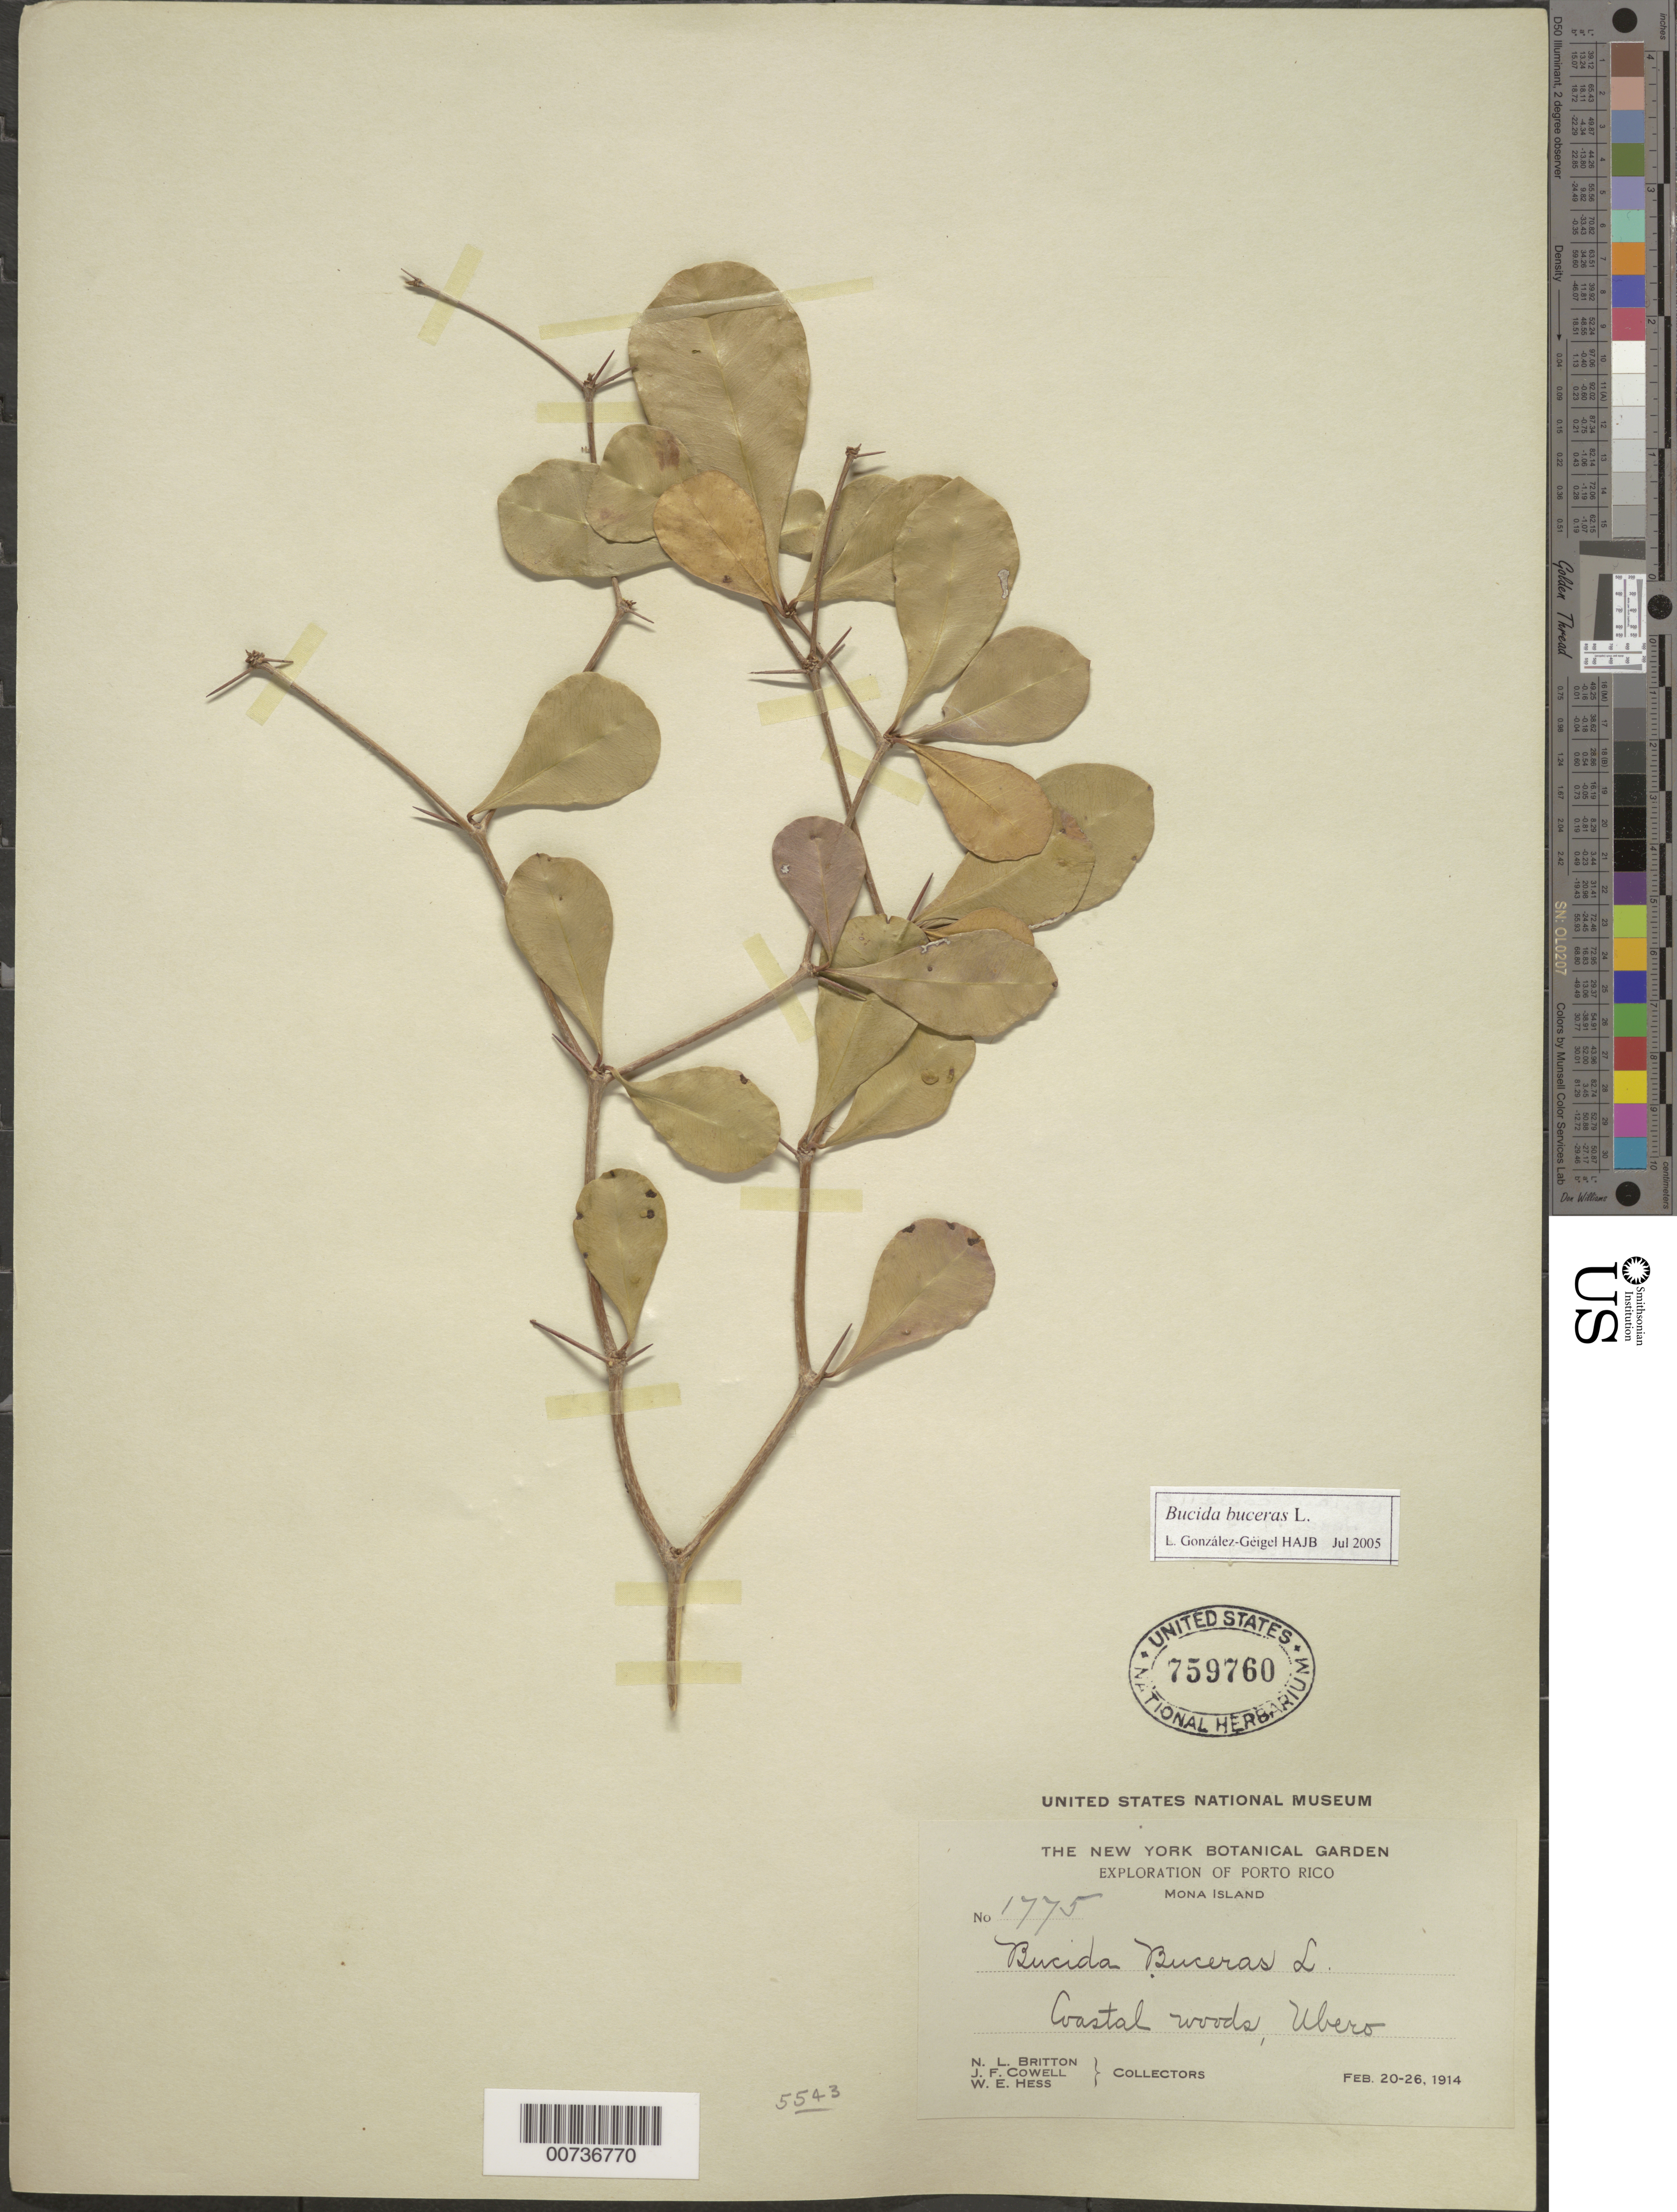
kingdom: Plantae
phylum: Tracheophyta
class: Magnoliopsida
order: Myrtales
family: Combretaceae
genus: Terminalia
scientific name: Terminalia buceras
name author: (L.) C. Wright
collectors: N. Britton, J. F. Cowell & W. Hess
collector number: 1775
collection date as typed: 20 Feb 1914 to 26 Feb 1914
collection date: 1914-02-20/1914-02-26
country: Puerto Rico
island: Mona I.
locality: Uvero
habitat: Coastal woods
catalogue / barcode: US 759760